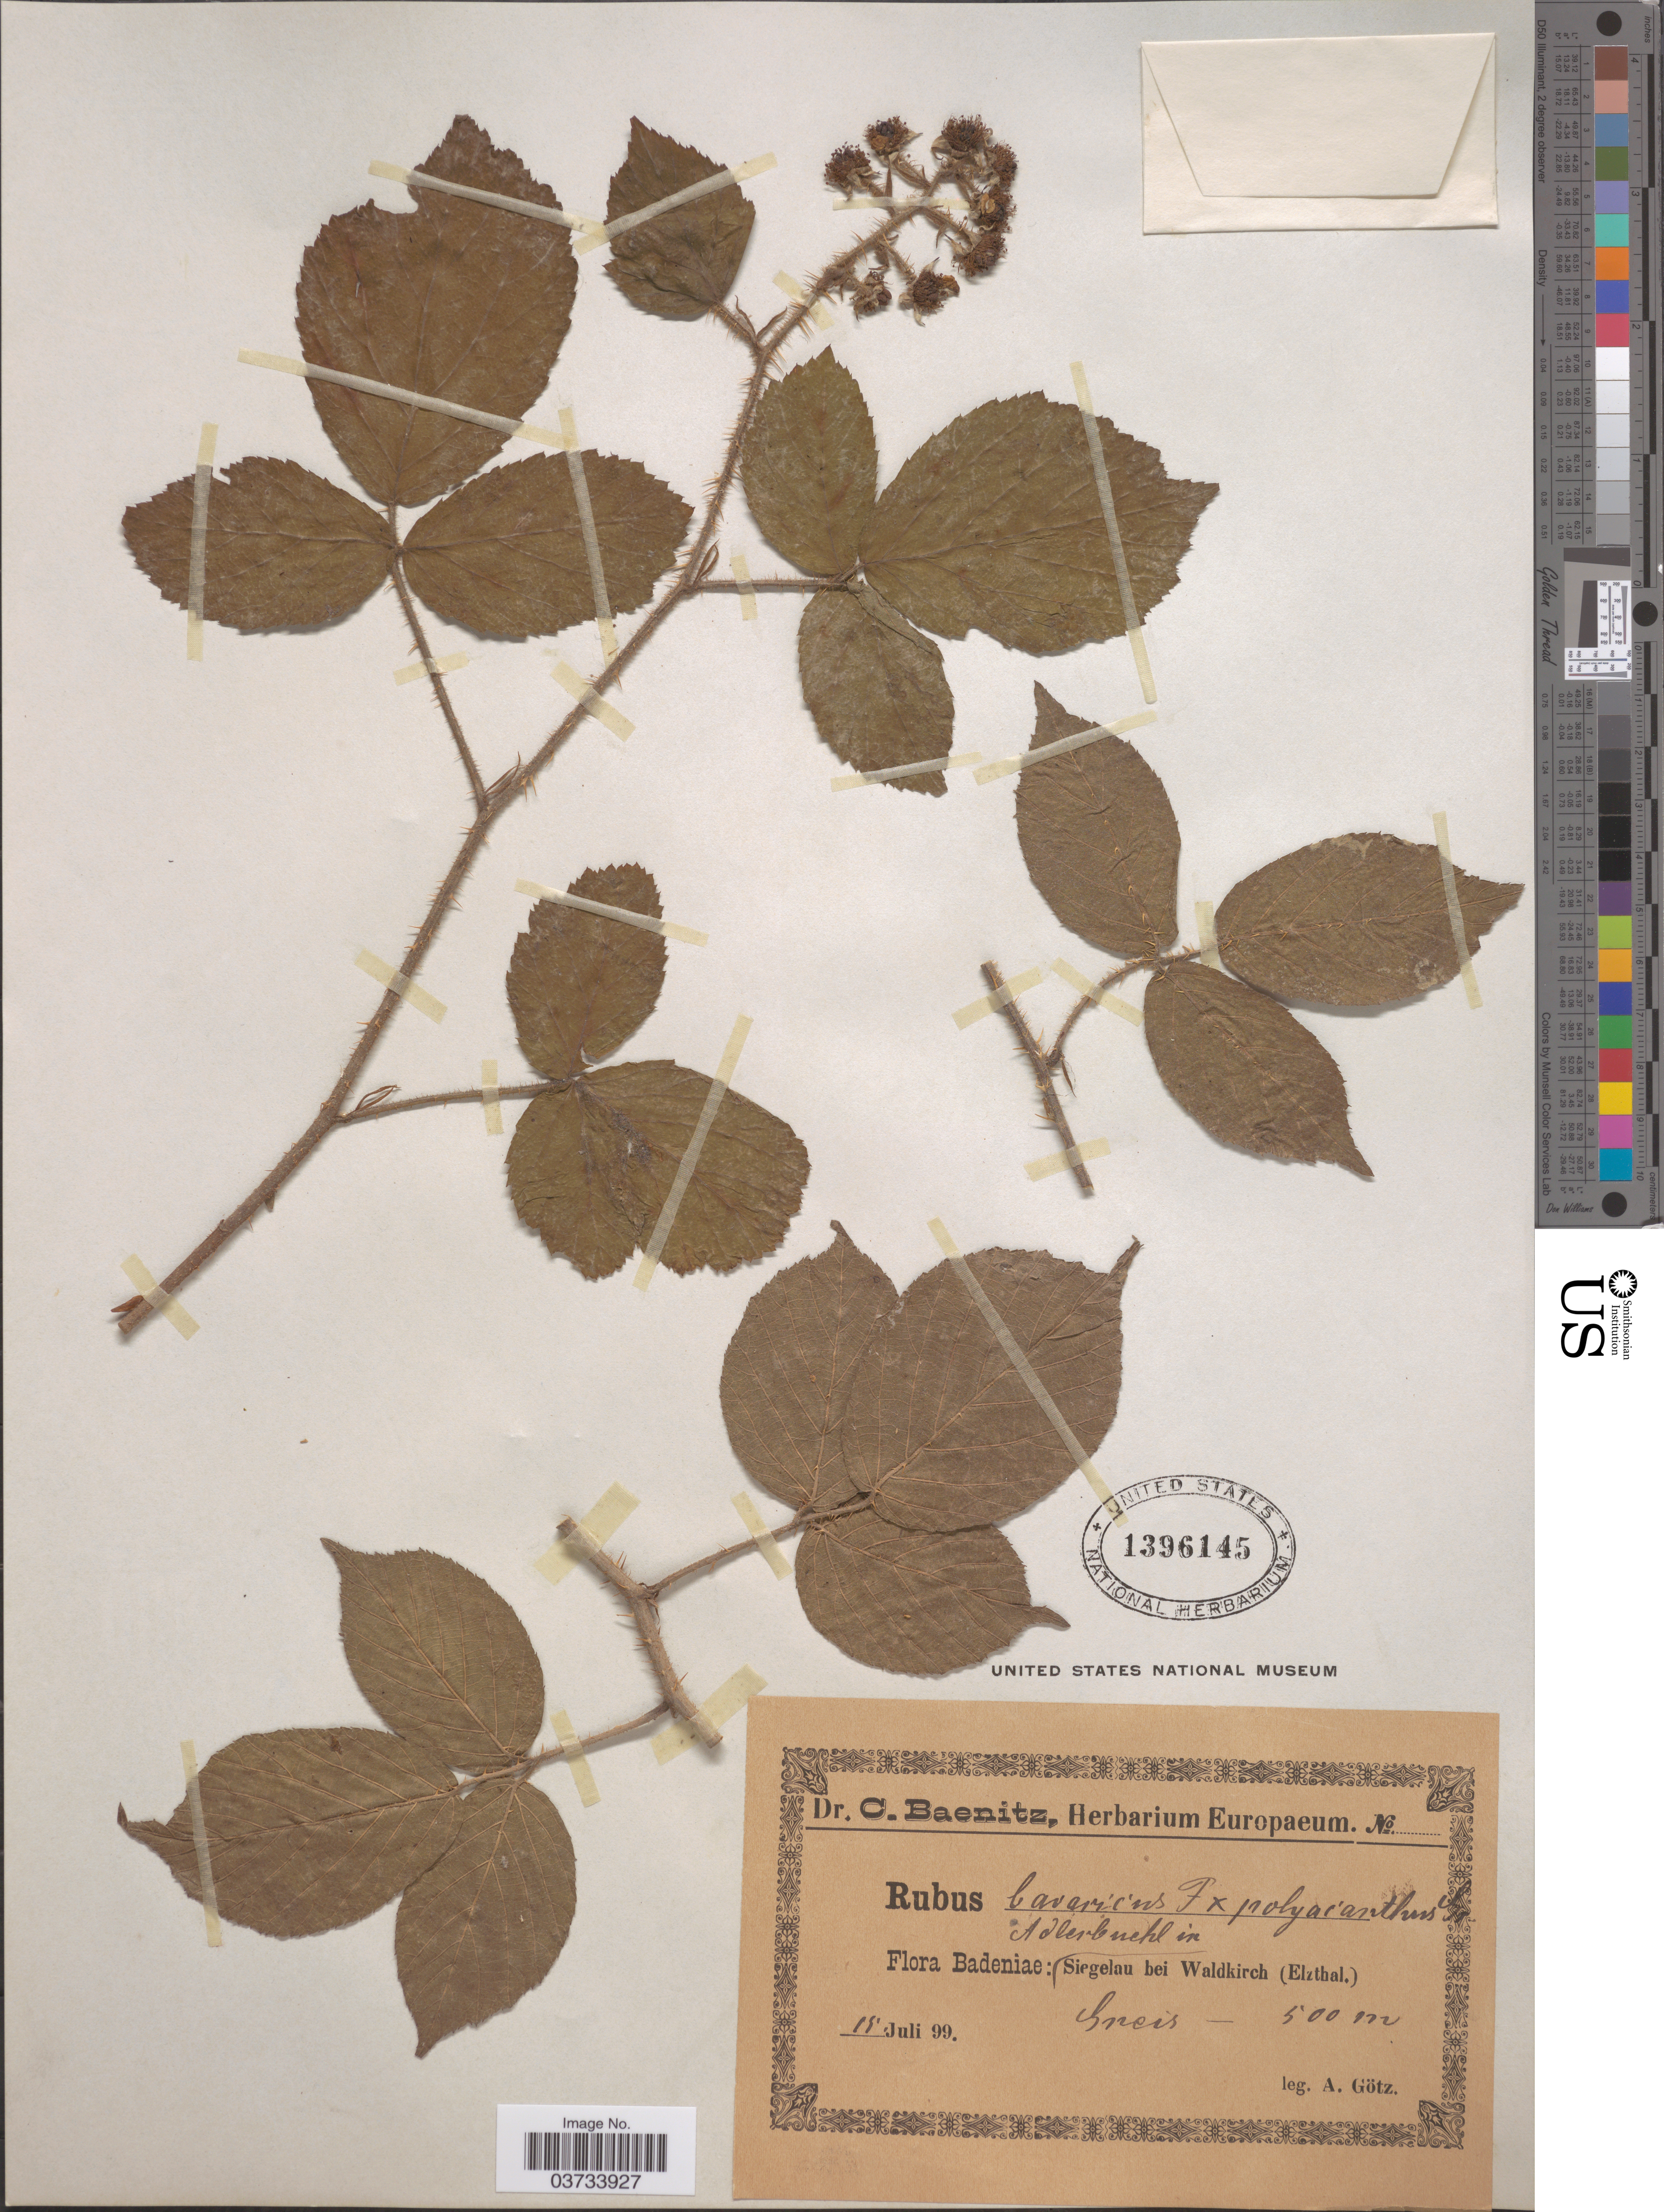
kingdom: Plantae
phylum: Tracheophyta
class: Magnoliopsida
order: Rosales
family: Rosaceae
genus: Rubus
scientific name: Rubus bavaricus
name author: (Focke) Utsch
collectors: A. Götz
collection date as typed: Transcribed d/m/y: 15/7/99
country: Germany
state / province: Baden-Württemberg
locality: Badeniae: Adlerbuchl in Siegelau bei Waldkirch (Elzthal.).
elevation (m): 500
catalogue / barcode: US 1396145